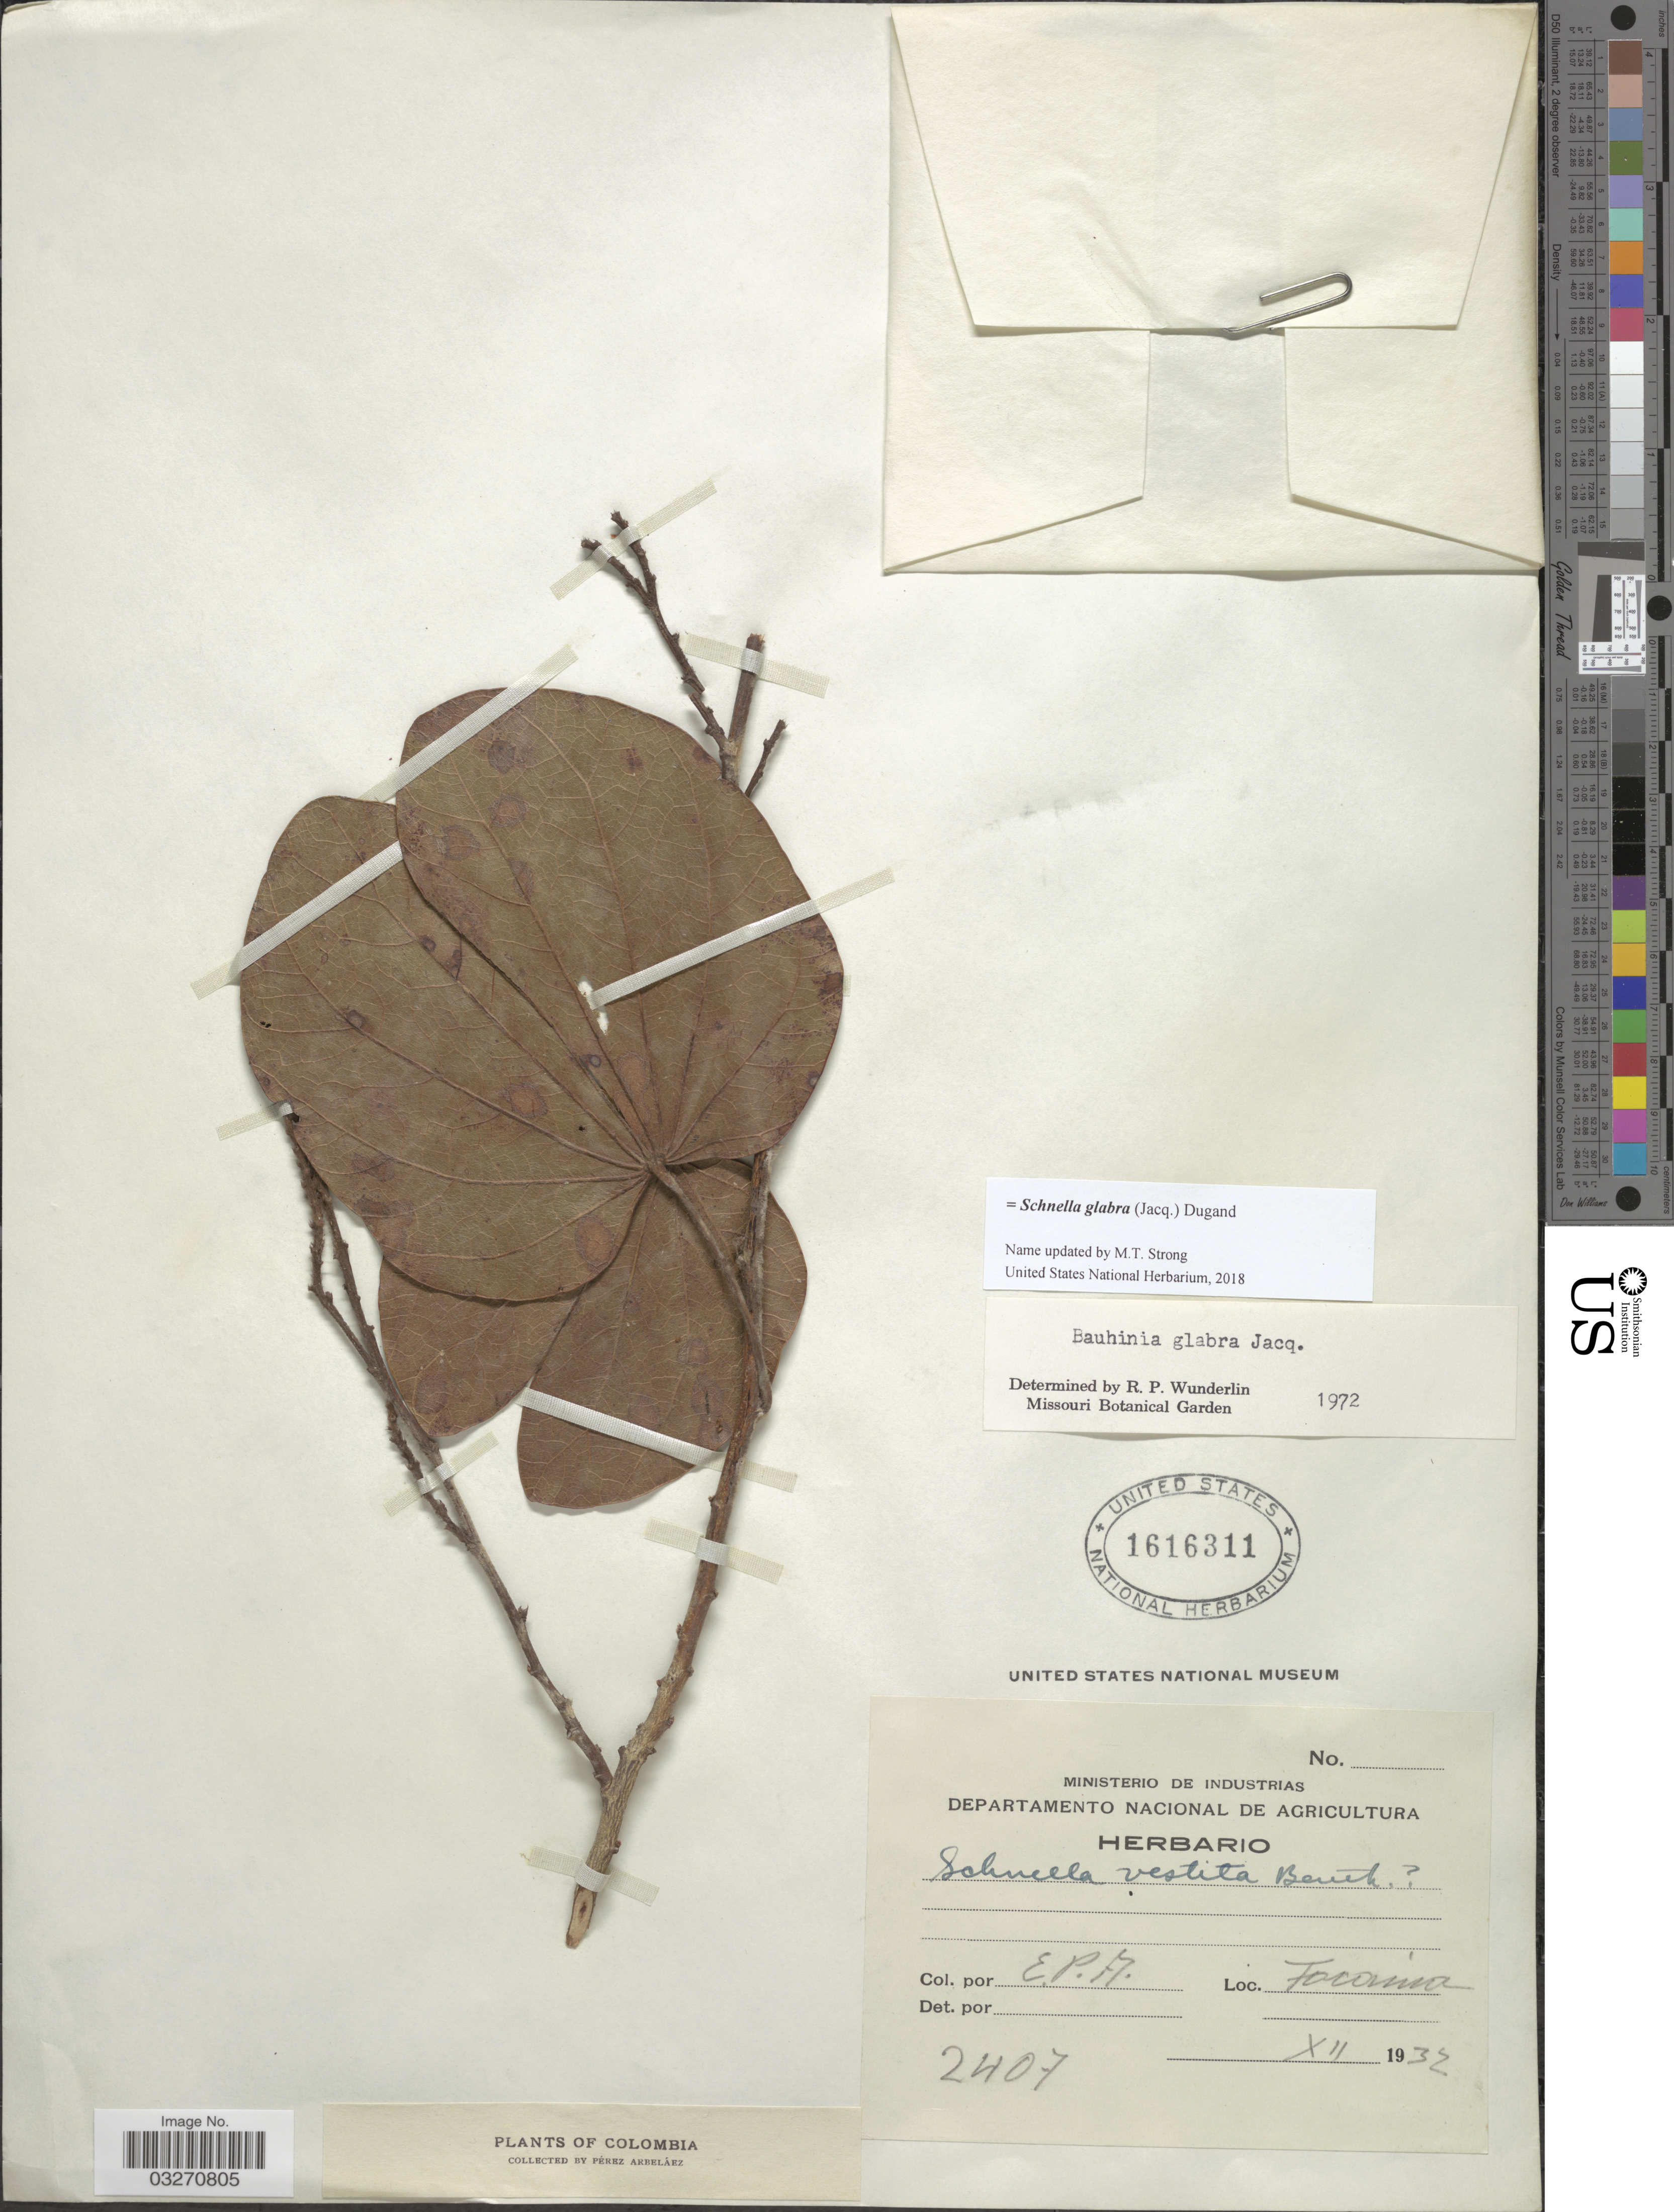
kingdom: Plantae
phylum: Tracheophyta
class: Magnoliopsida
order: Fabales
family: Fabaceae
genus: Schnella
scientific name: Schnella glabra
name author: (Jacq.) Dugand G.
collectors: E. Pérez Arbeláez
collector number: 2407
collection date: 1932-12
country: Colombia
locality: Tocaima.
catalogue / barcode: US 1616311